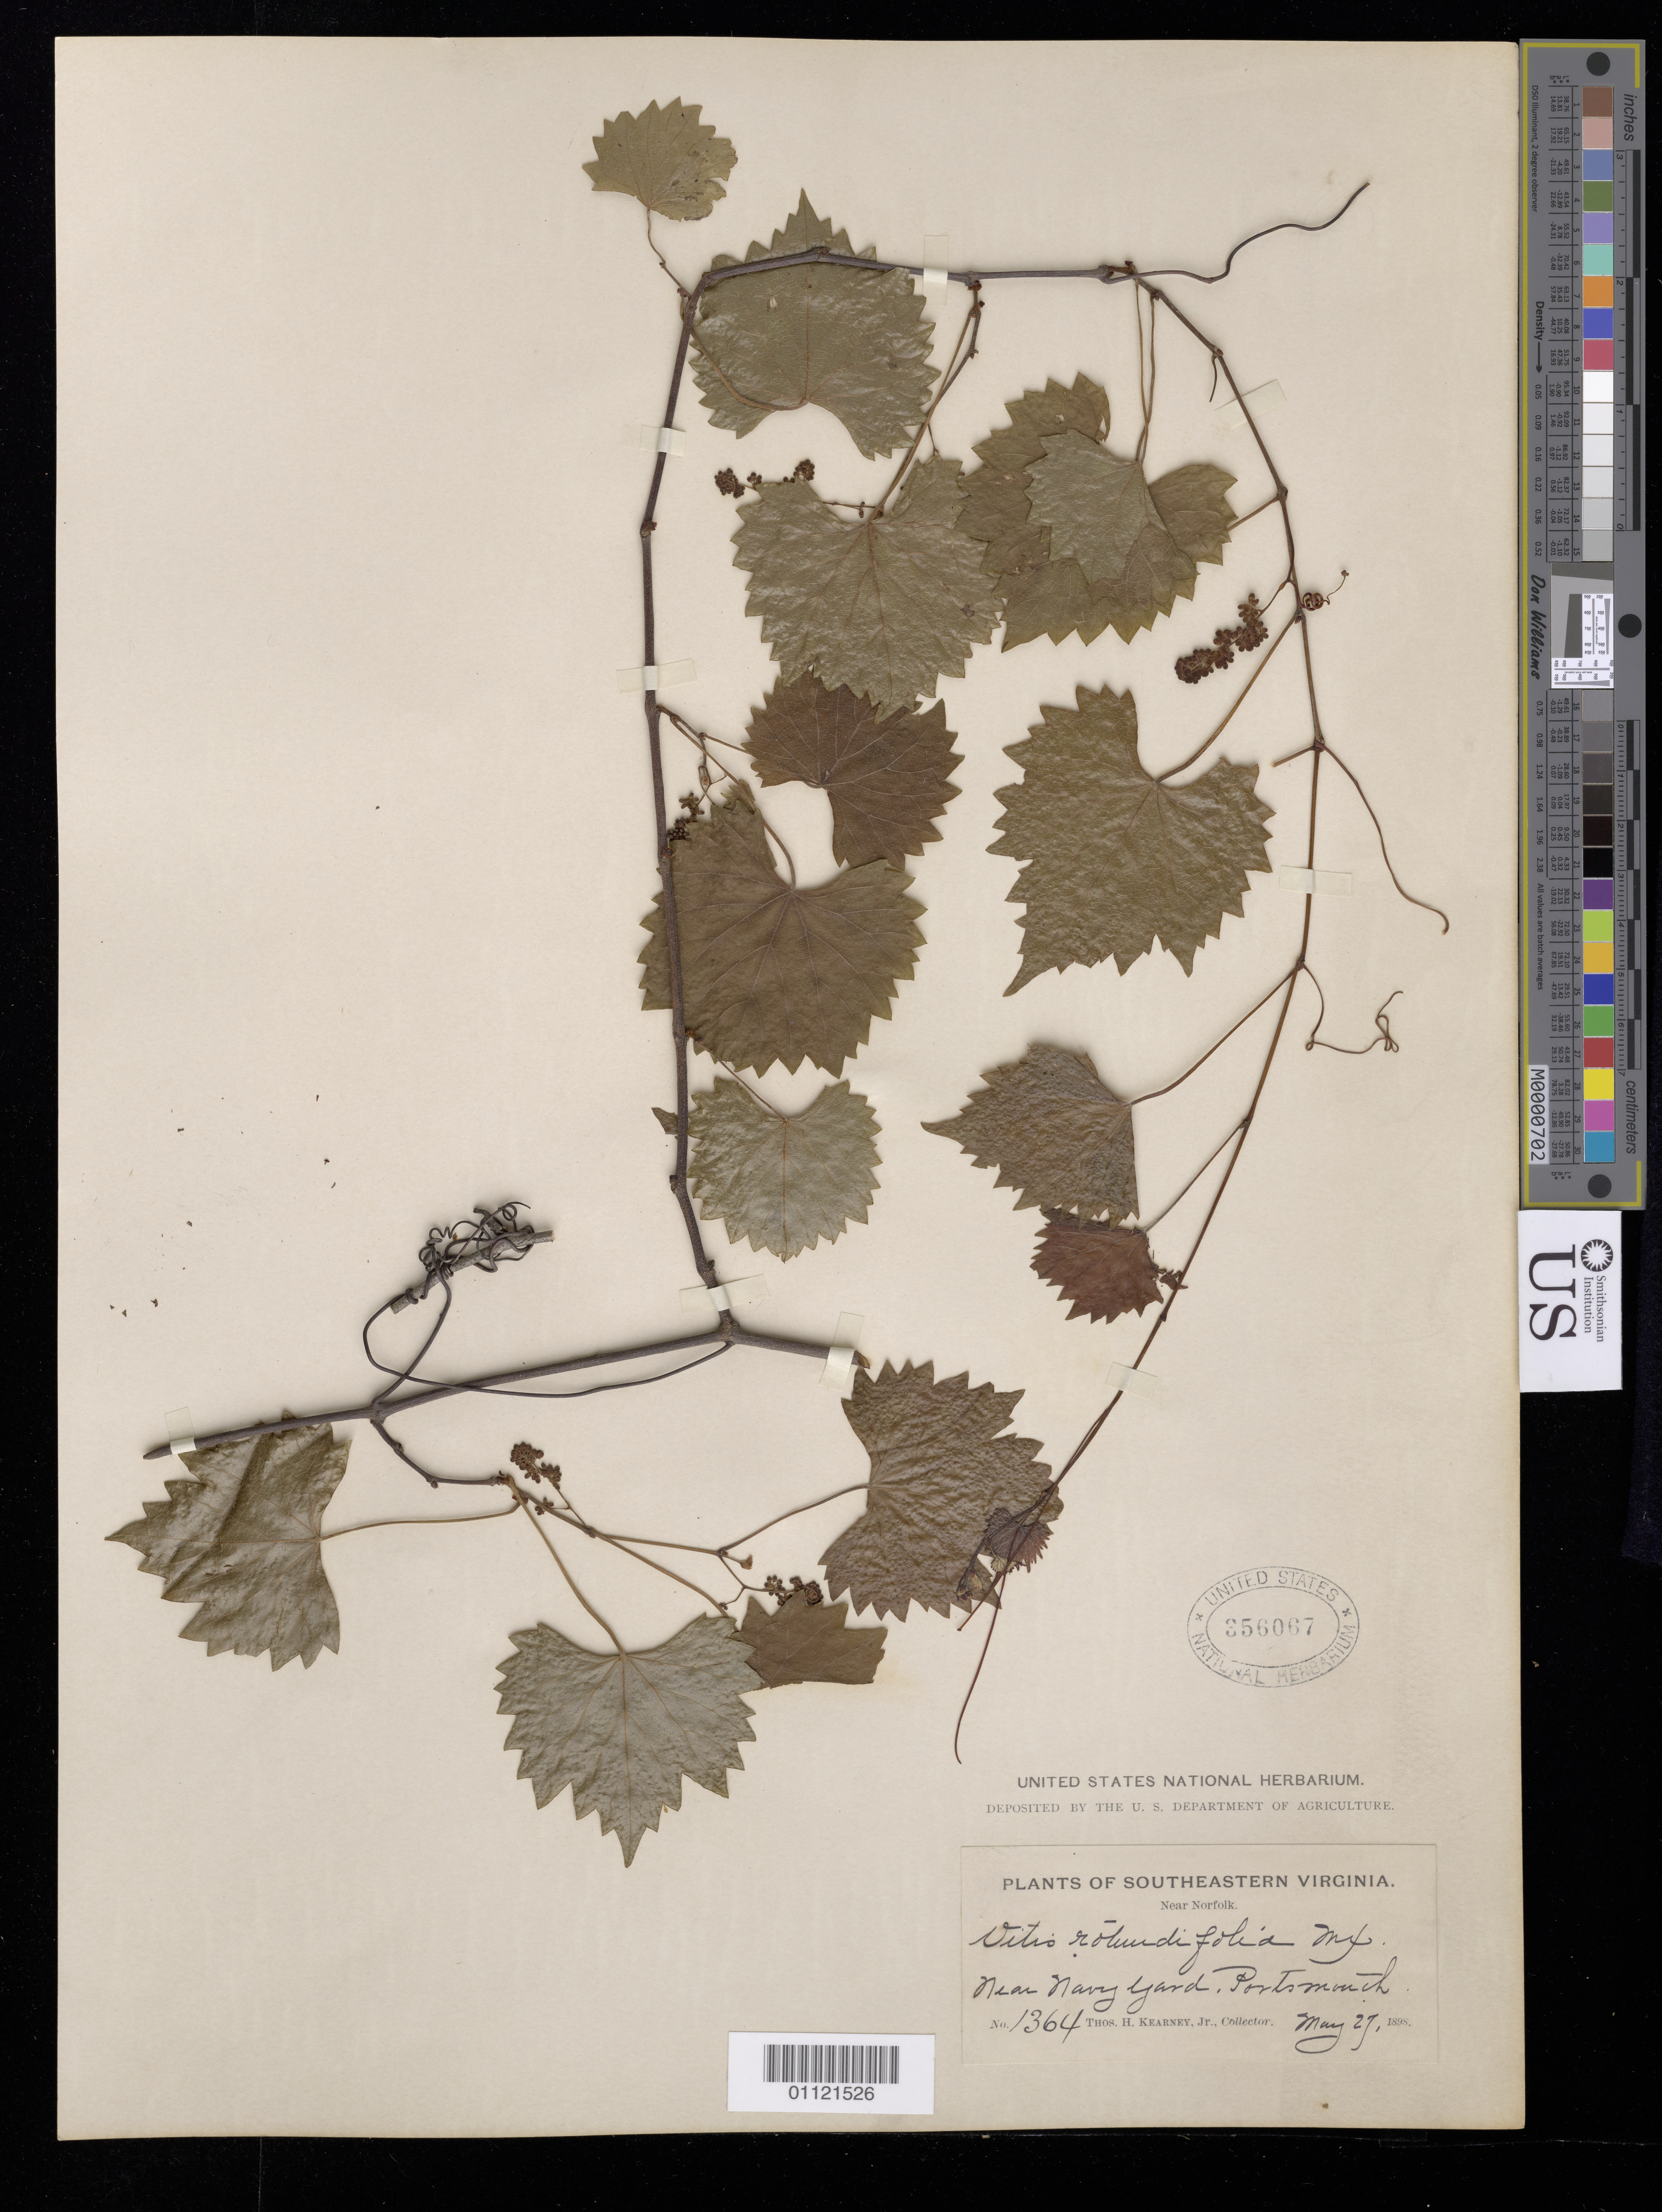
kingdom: Plantae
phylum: Tracheophyta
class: Magnoliopsida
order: Vitales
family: Vitaceae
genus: Vitis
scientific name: Vitis rotundifolia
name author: Michx.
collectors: T. H. Kearney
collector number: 1364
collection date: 1898-05-27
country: United States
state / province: Virginia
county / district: City of Portsmouth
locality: Near Portsmouth Navy Yard.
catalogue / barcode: US 356067